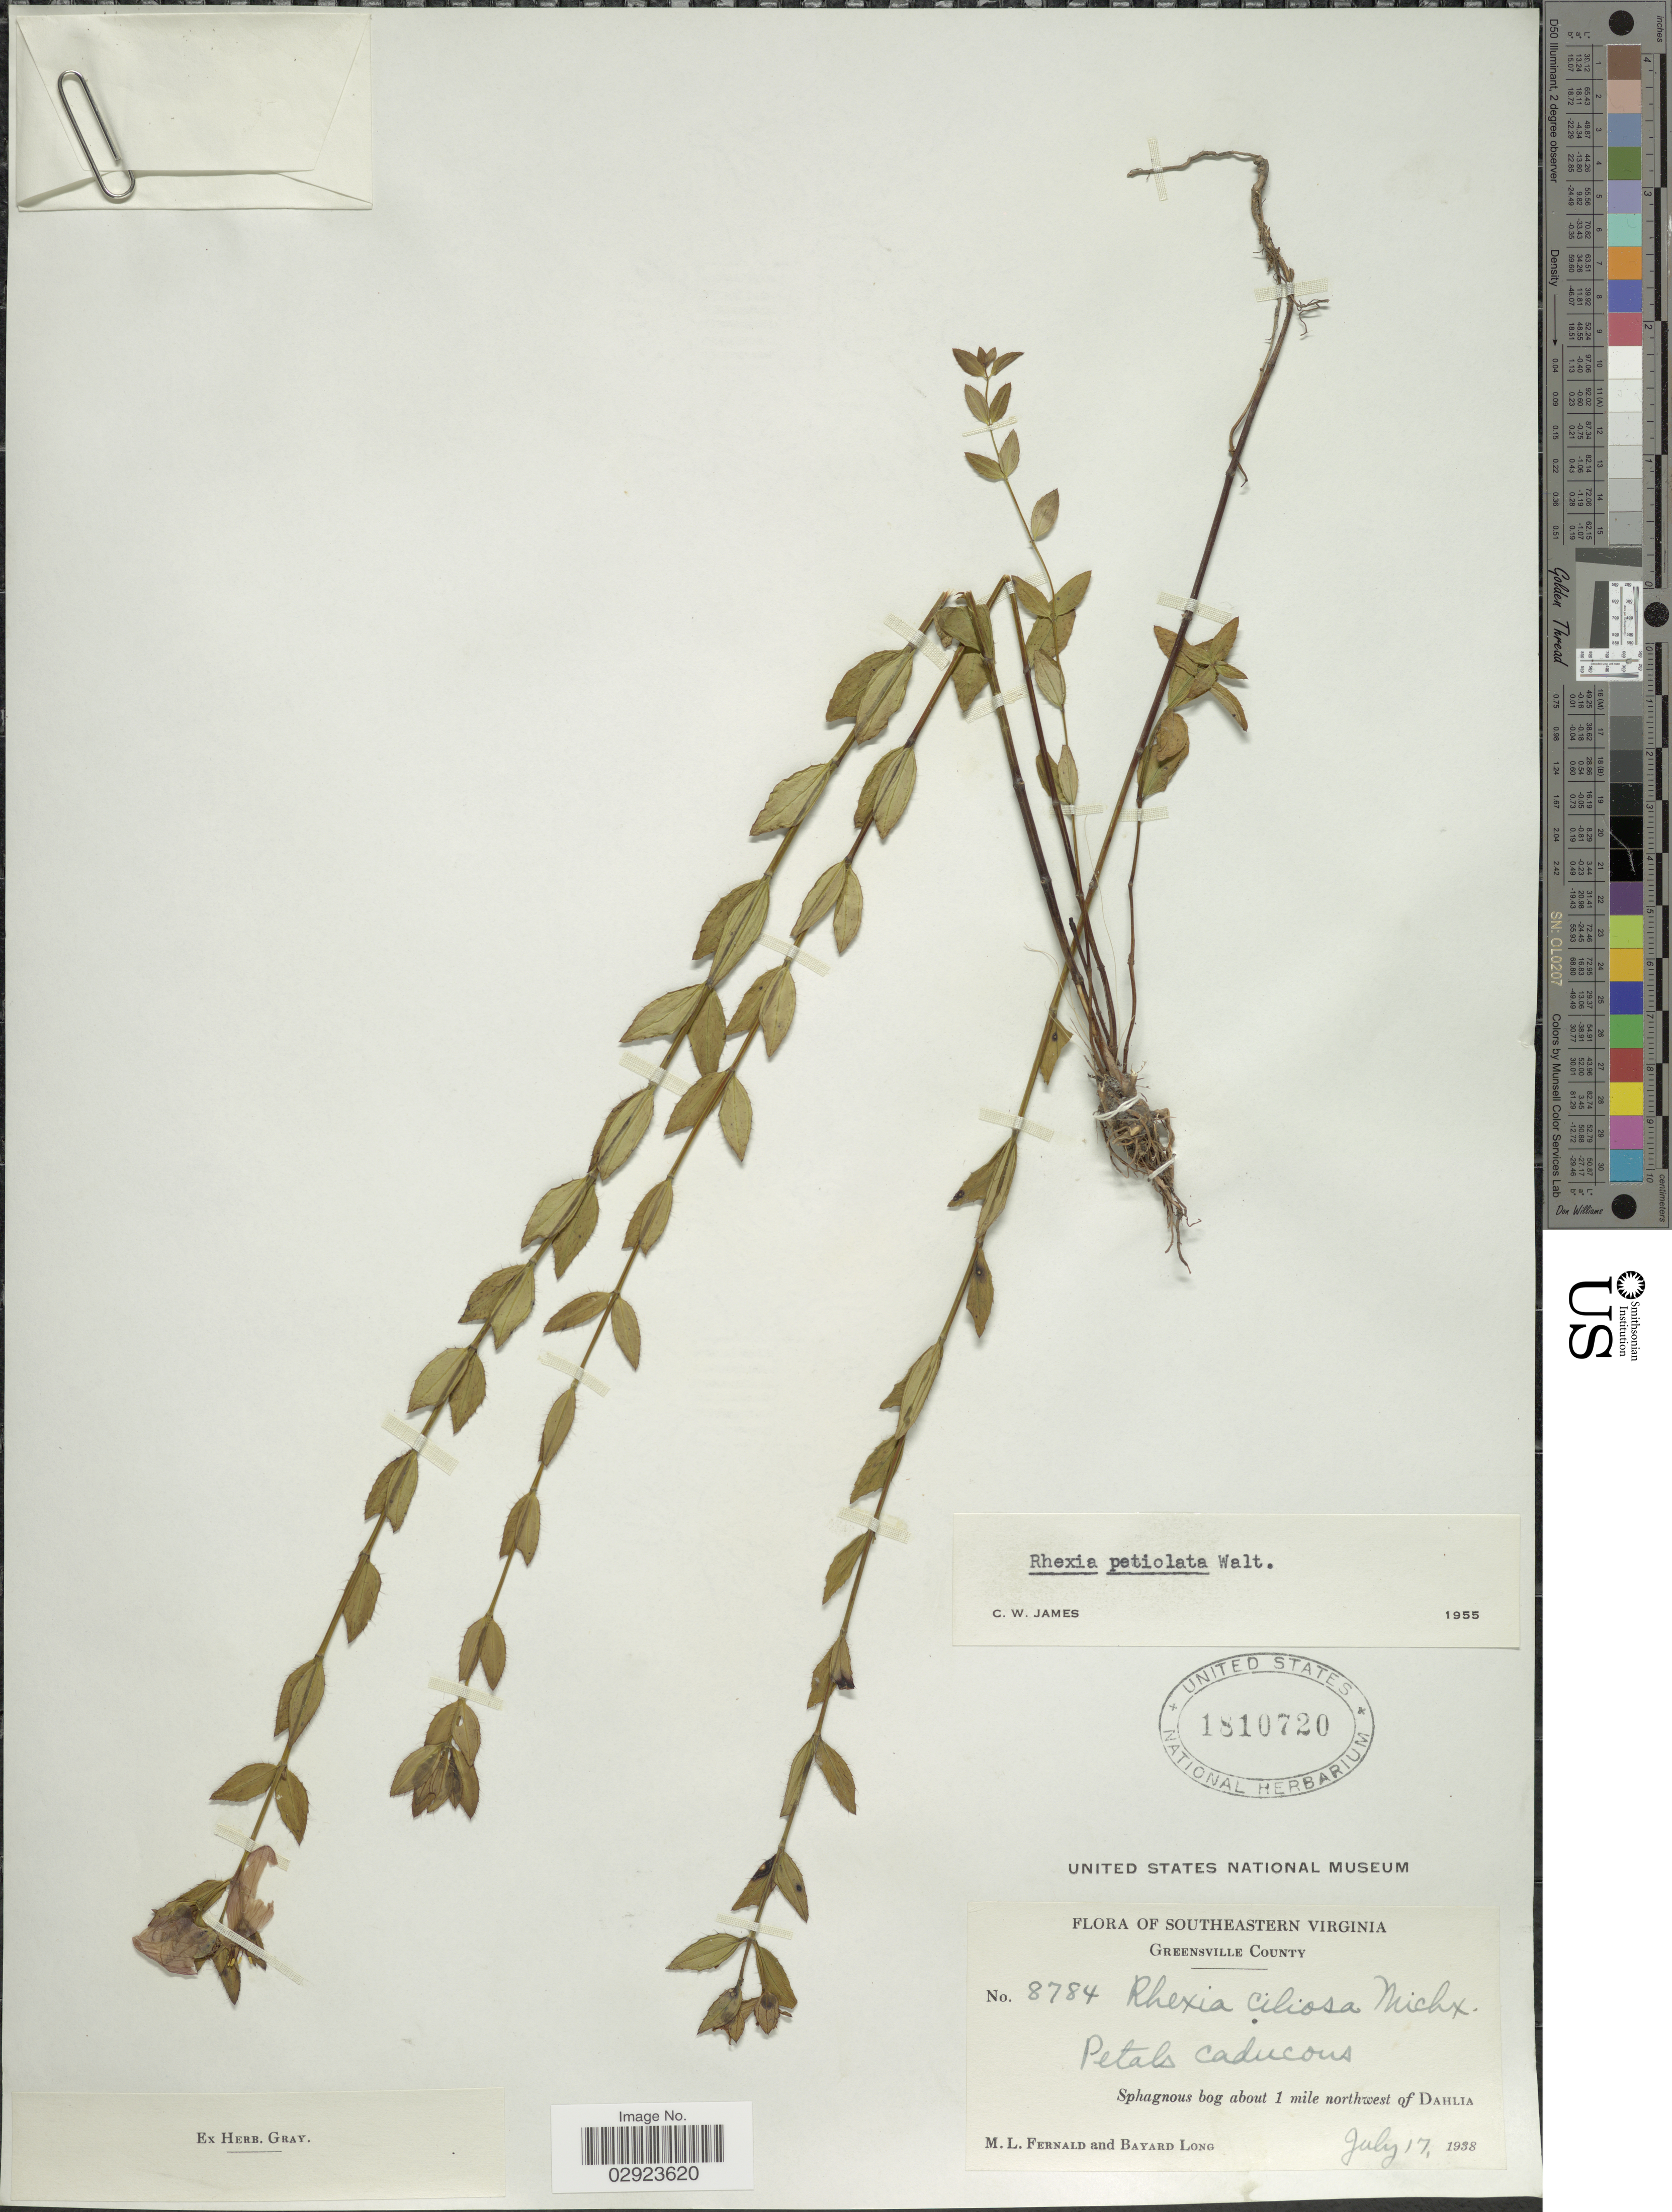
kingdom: Plantae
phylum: Tracheophyta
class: Magnoliopsida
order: Myrtales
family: Melastomataceae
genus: Rhexia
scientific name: Rhexia petiolata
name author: Walter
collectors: M. L. Fernald & B. Long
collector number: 8784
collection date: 1938-07-17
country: United States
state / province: Virginia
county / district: Greensville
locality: Southeastern Virginia. Greensville County. About 1 mile northwest of Dahlia.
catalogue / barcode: US 1810720